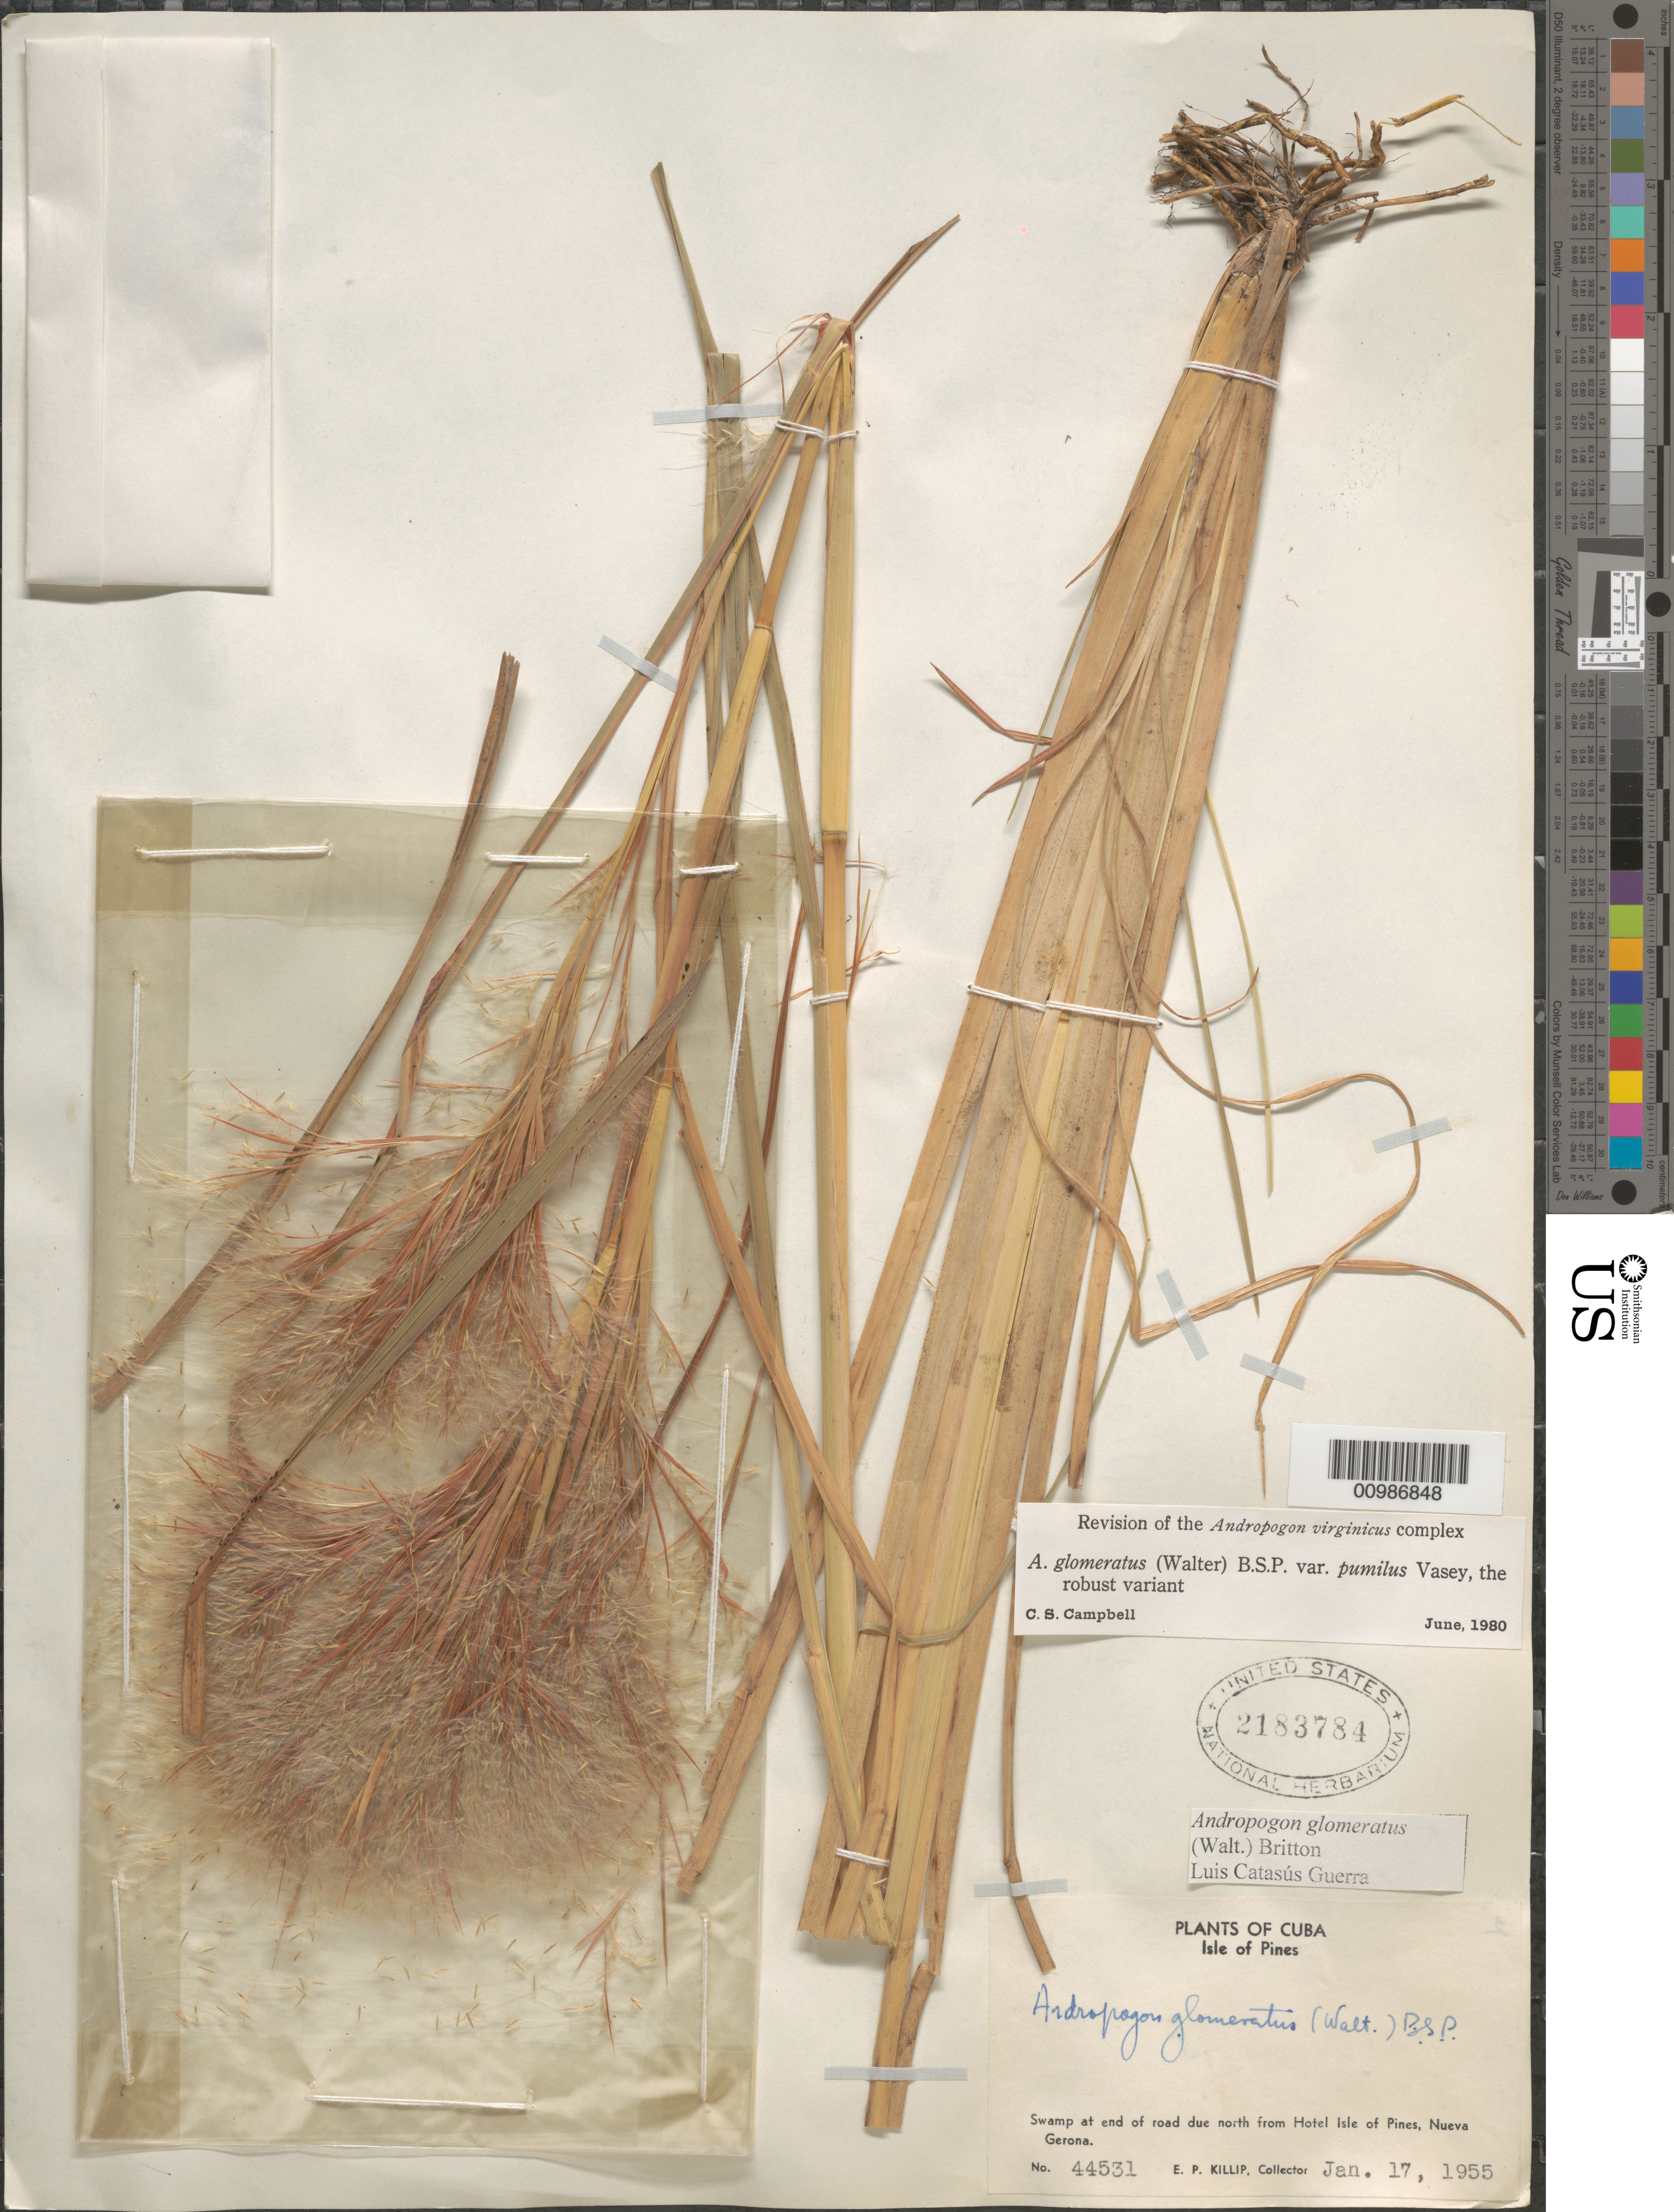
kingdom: Plantae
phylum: Tracheophyta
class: Liliopsida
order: Poales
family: Poaceae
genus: Andropogon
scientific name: Andropogon glomeratus var. pumilus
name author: (Vasey) L.H. Dewey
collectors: E. P. Killip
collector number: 44531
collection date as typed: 17 Jan 1955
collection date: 1955-01-17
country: Cuba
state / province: Isla de la Juventud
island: Isla de la Juventud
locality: Nueva Gerona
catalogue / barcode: US 2183784